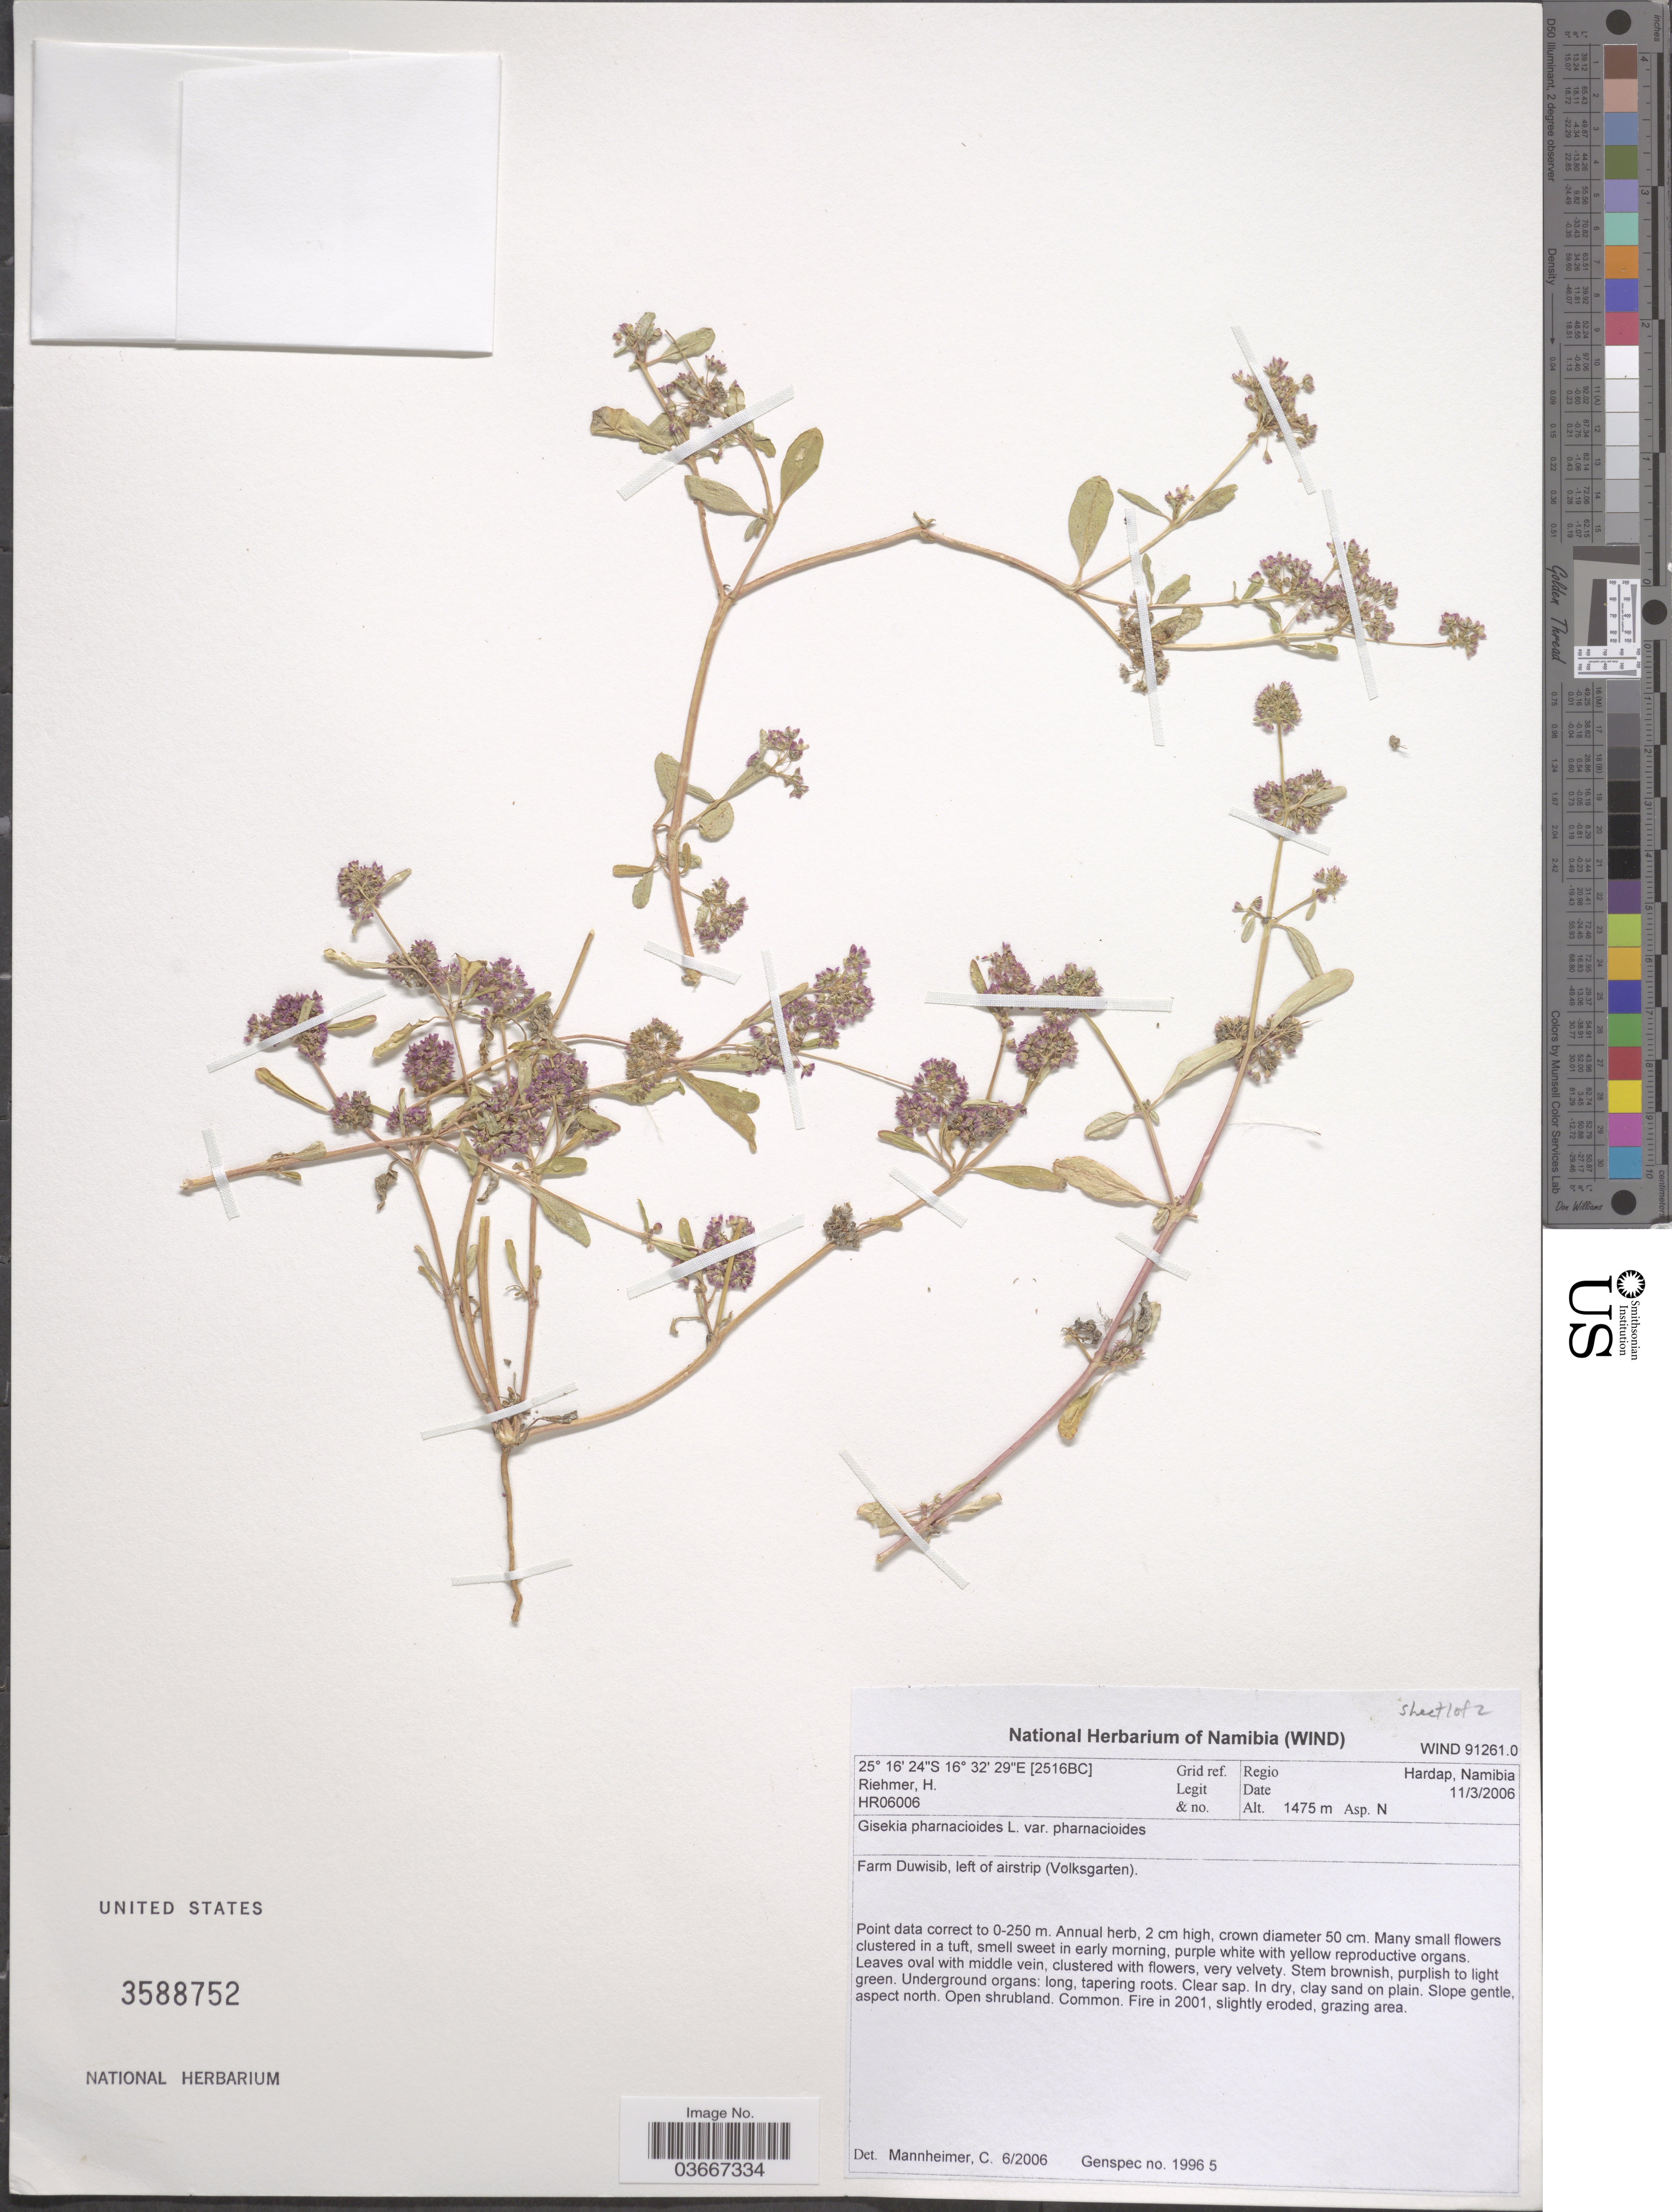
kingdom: Plantae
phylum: Tracheophyta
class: Magnoliopsida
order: Caryophyllales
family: Gisekiaceae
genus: Gisekia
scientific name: Gisekia pharnaceoides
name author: L.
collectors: H. Riehmer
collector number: HR06006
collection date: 2006-03-11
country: Namibia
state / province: Hardap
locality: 2516BC Grid ref. Farm Duwisib, left of airstrip (Volksgarten).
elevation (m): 1475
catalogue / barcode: US 3588752